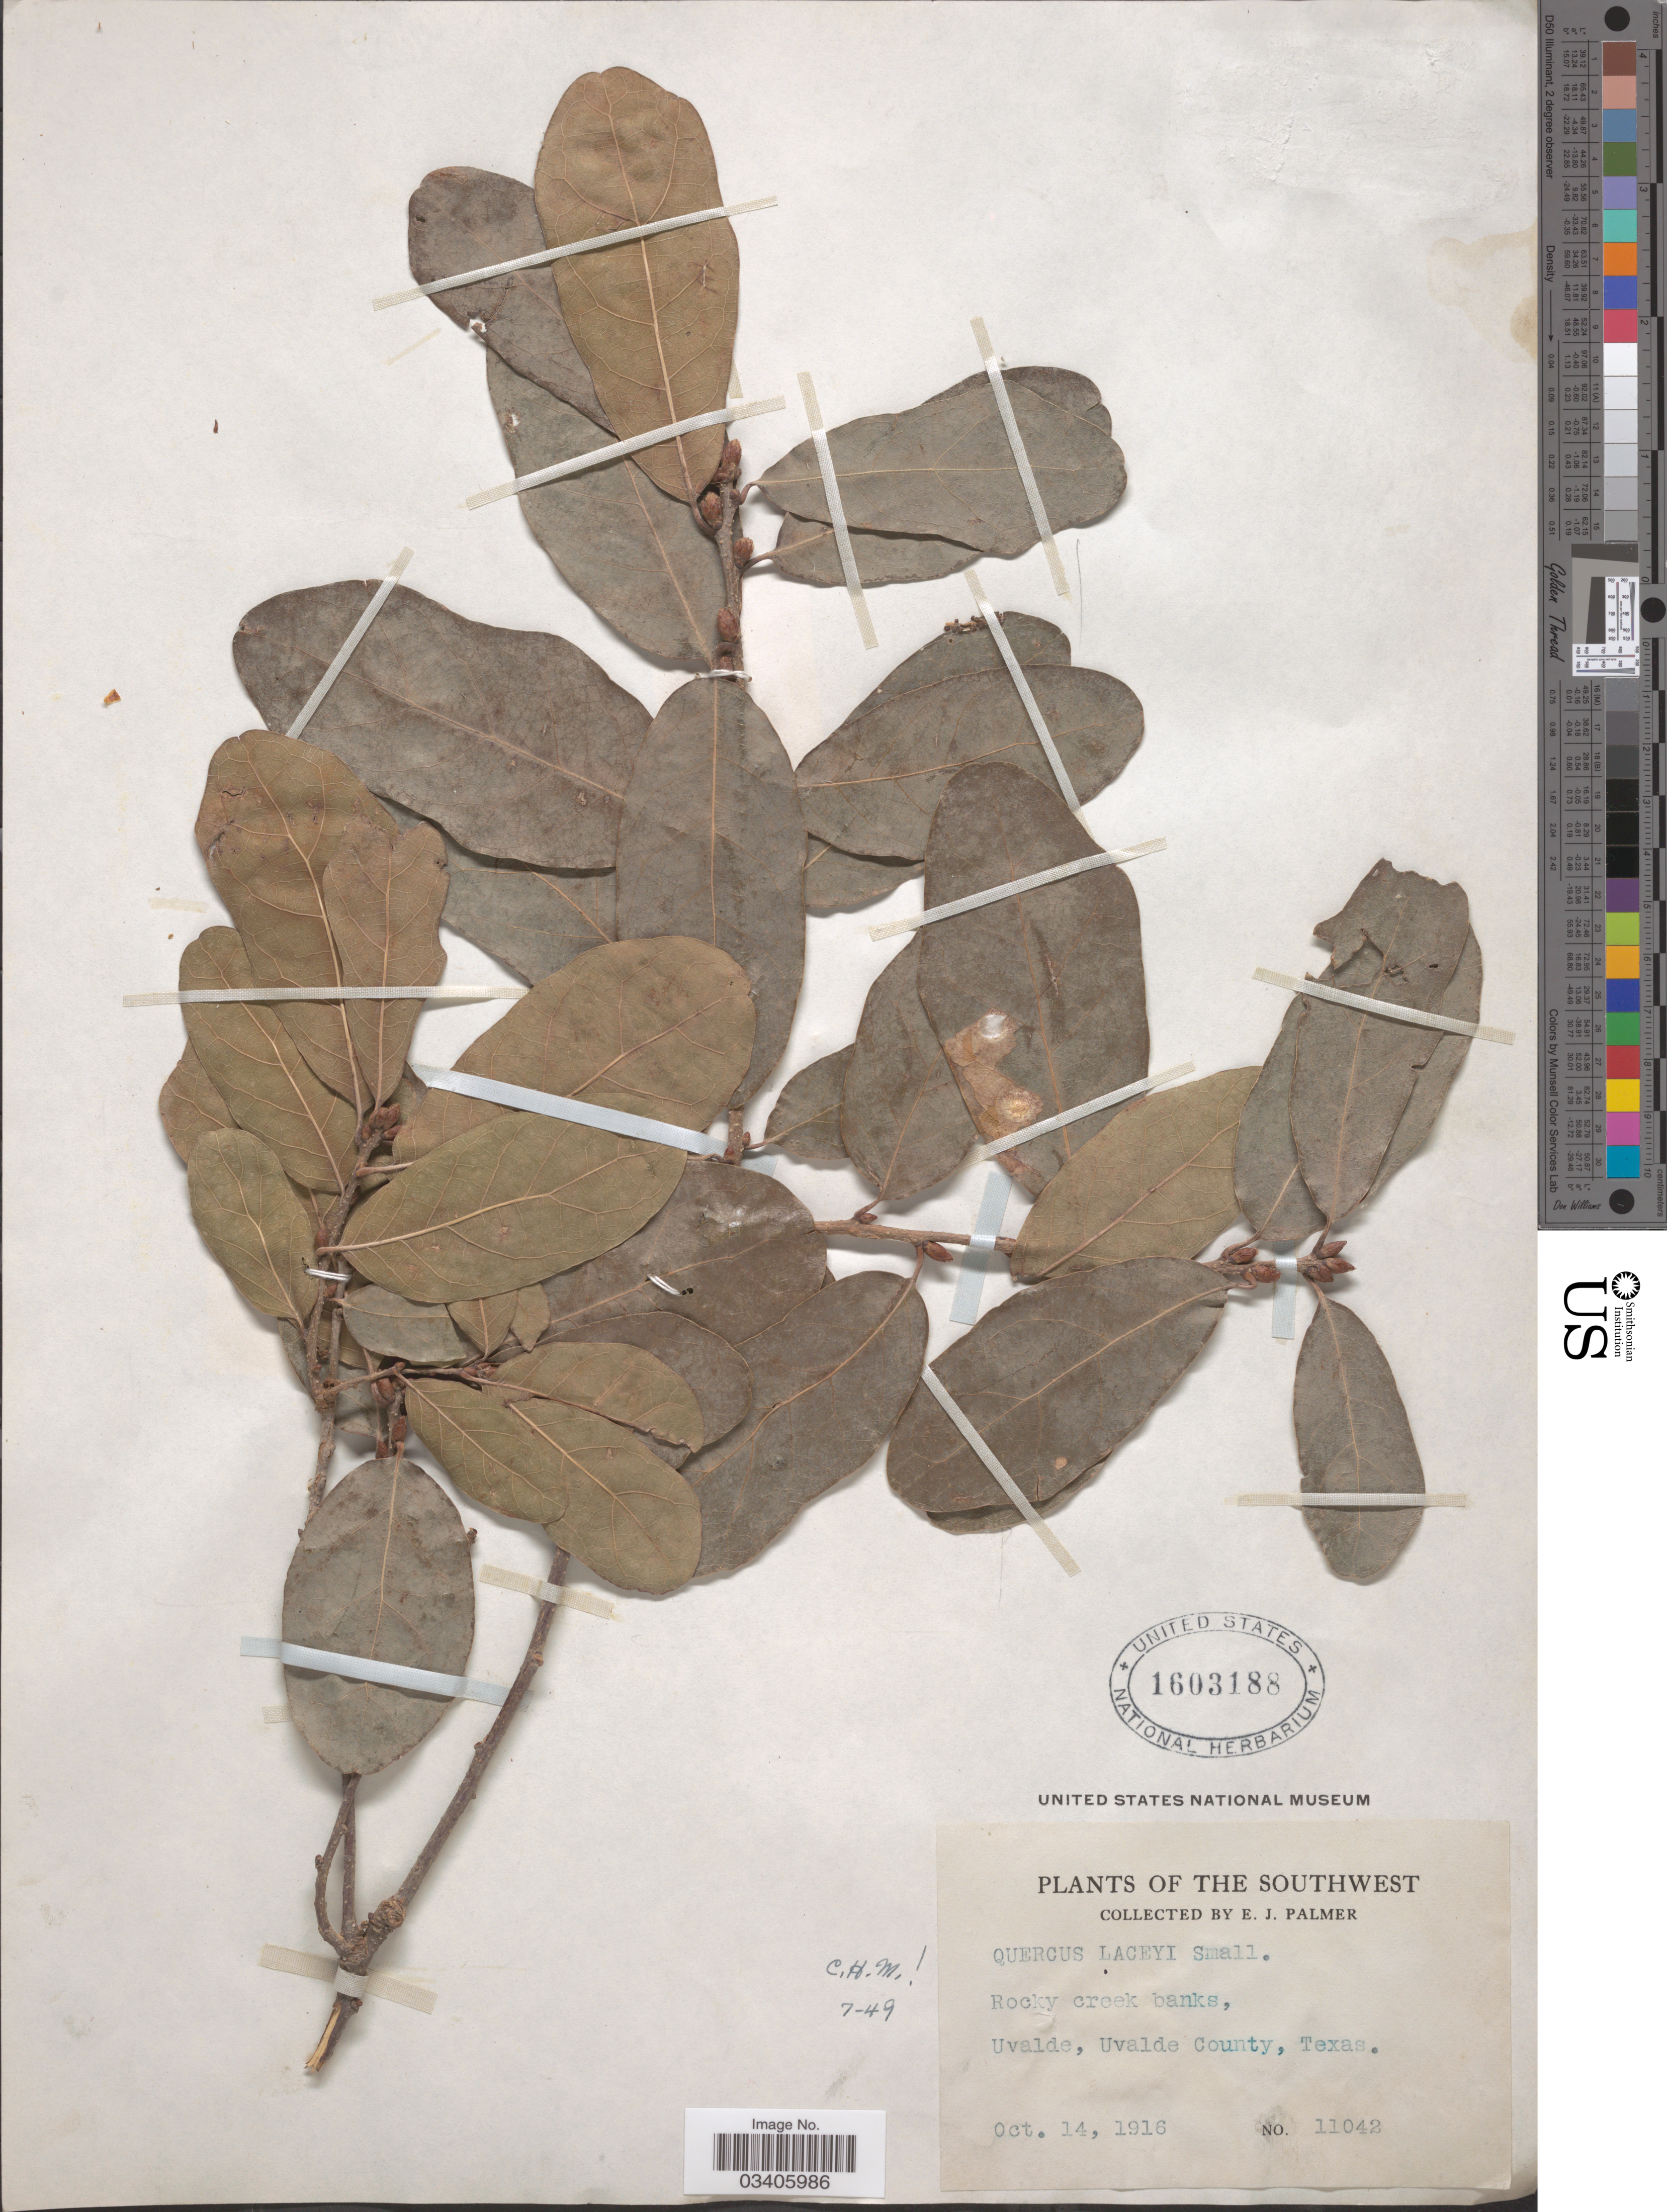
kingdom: Plantae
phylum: Tracheophyta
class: Magnoliopsida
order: Fagales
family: Fagaceae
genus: Quercus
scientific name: Quercus laceyi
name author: Small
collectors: E. J. Palmer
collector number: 11042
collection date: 1916-10-14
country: United States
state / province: Texas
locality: The Southwest. Rocky creek banks, Uvalde, Uvalde County.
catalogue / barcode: US 1603188